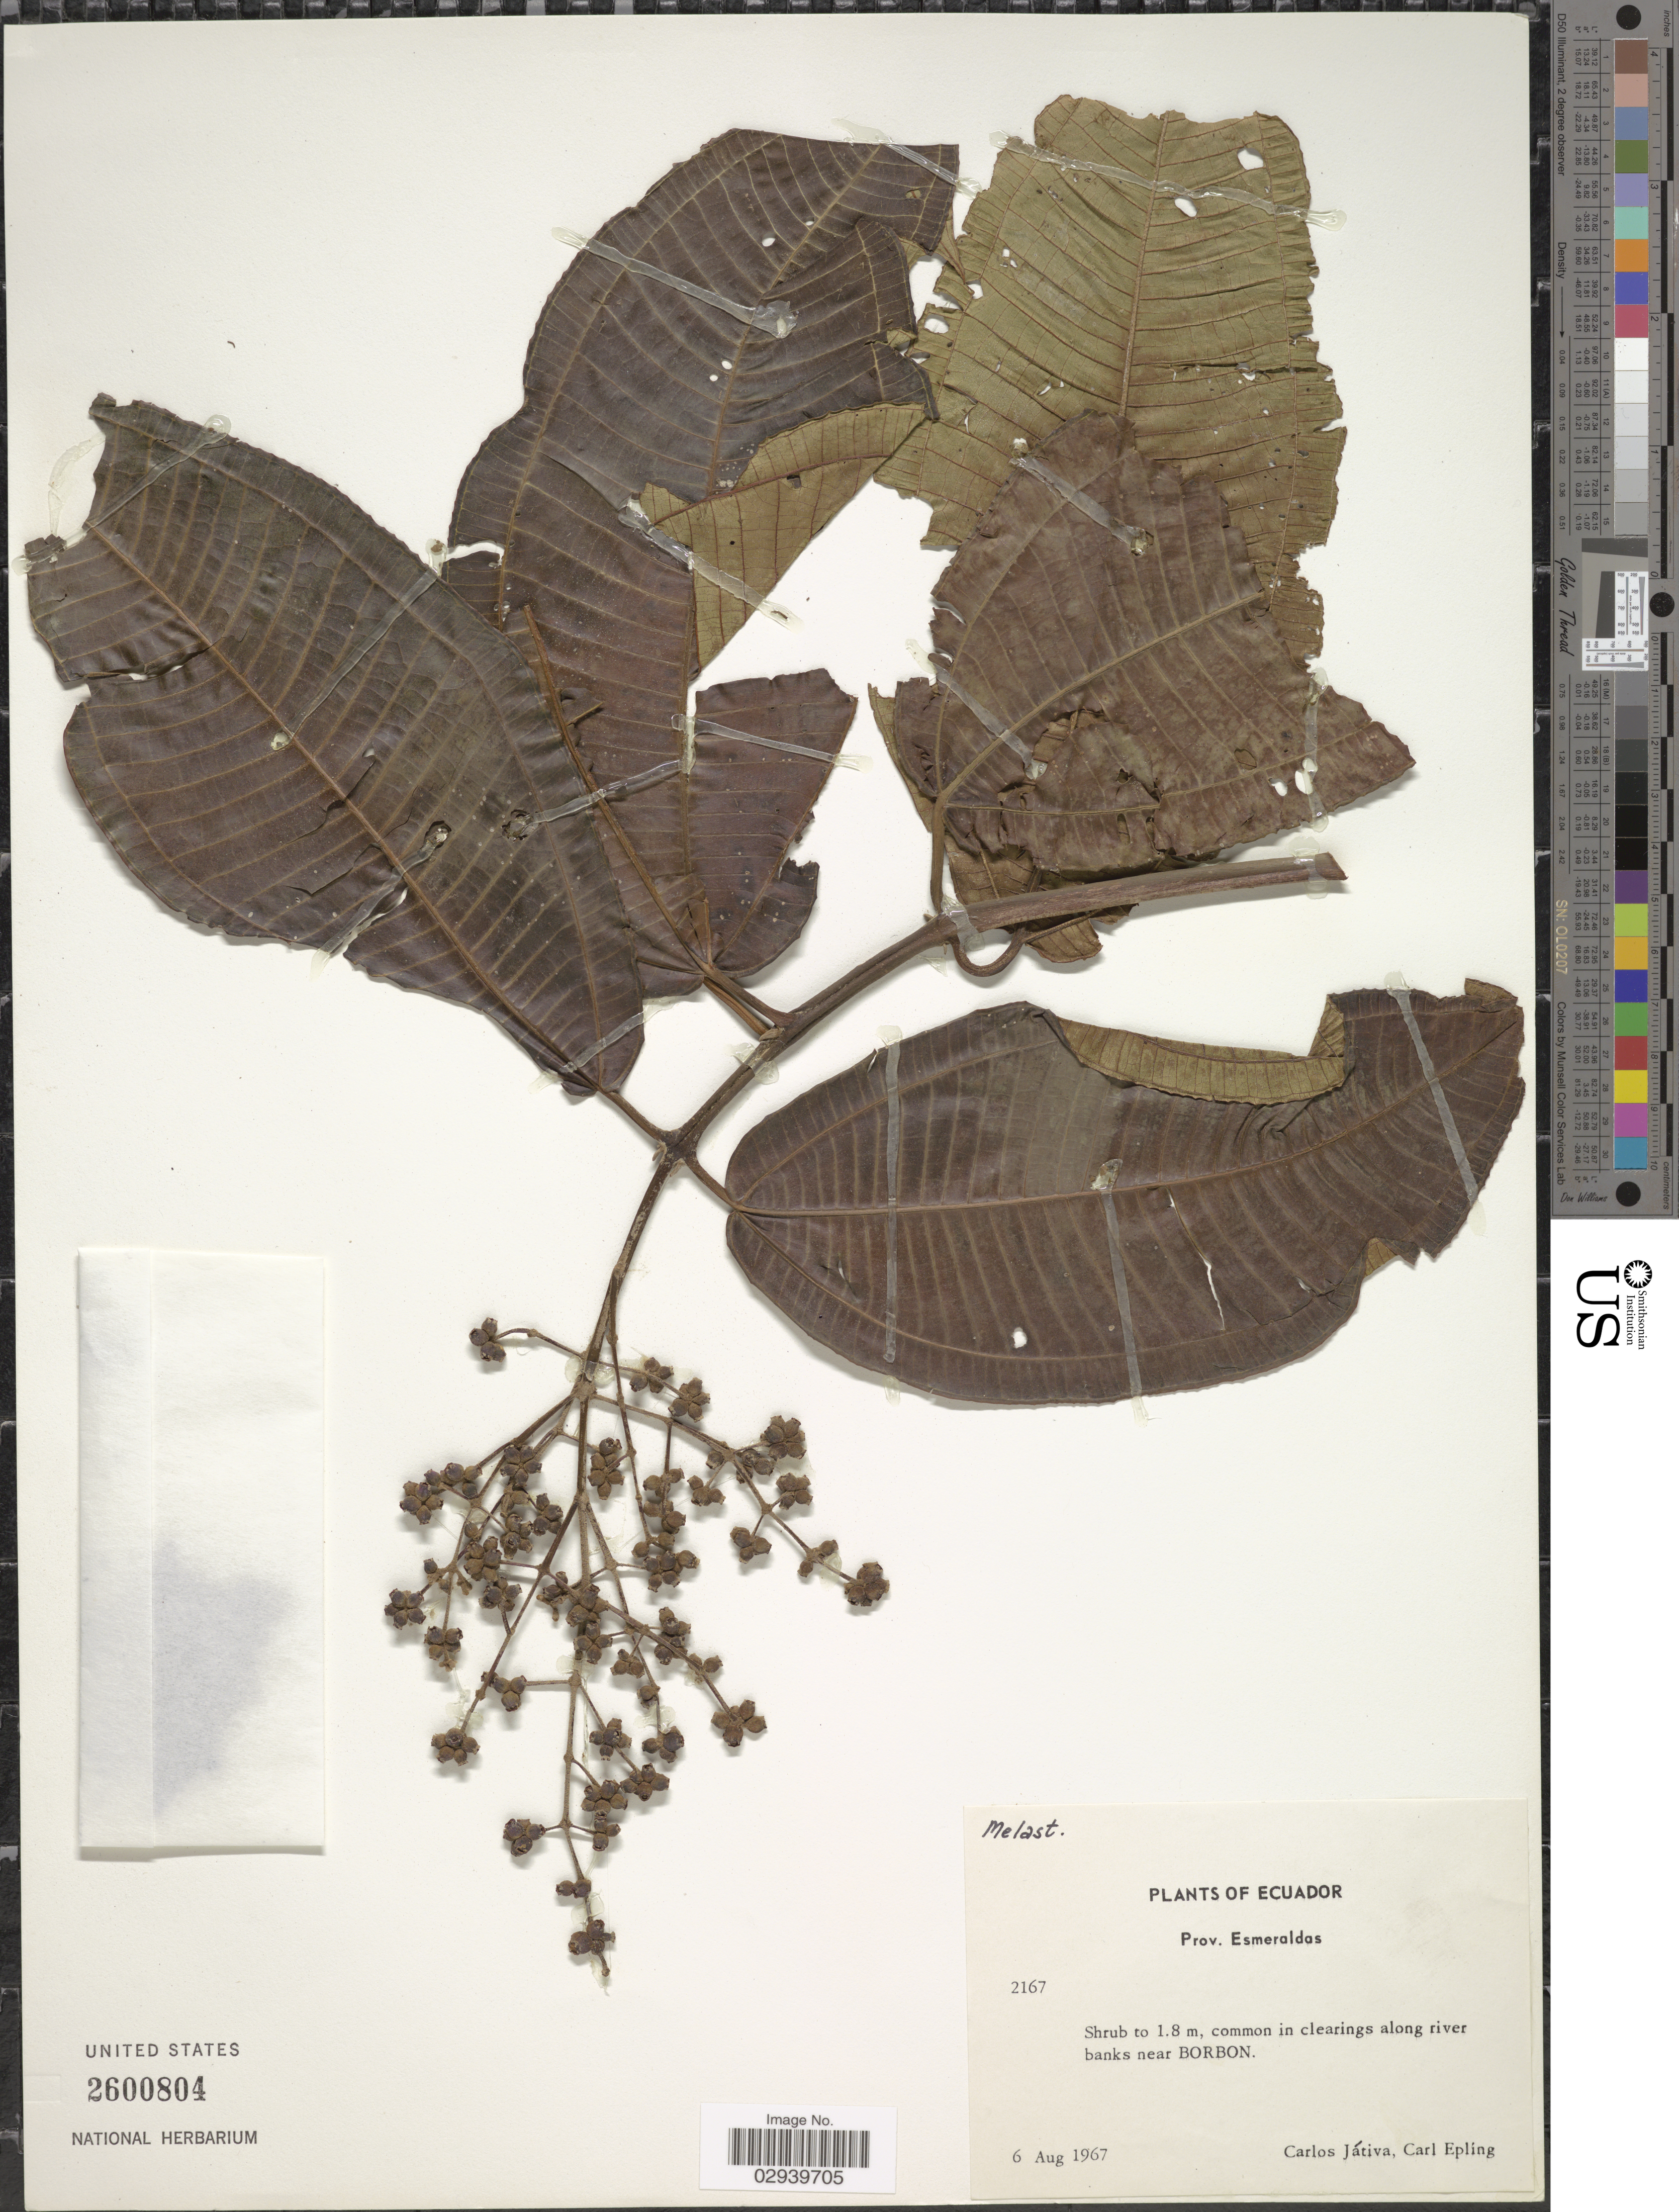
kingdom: Plantae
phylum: Tracheophyta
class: Magnoliopsida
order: Myrtales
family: Melastomataceae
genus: Miconia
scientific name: Miconia guayaquilensis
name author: (Bonpl.) D. Don ex DC.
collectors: C. D. Játiva & C. C. Epling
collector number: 2167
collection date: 1967-08-06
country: Ecuador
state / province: Esmeraldas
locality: Common in clearings along river banks near Borbon.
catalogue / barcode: US 2600804